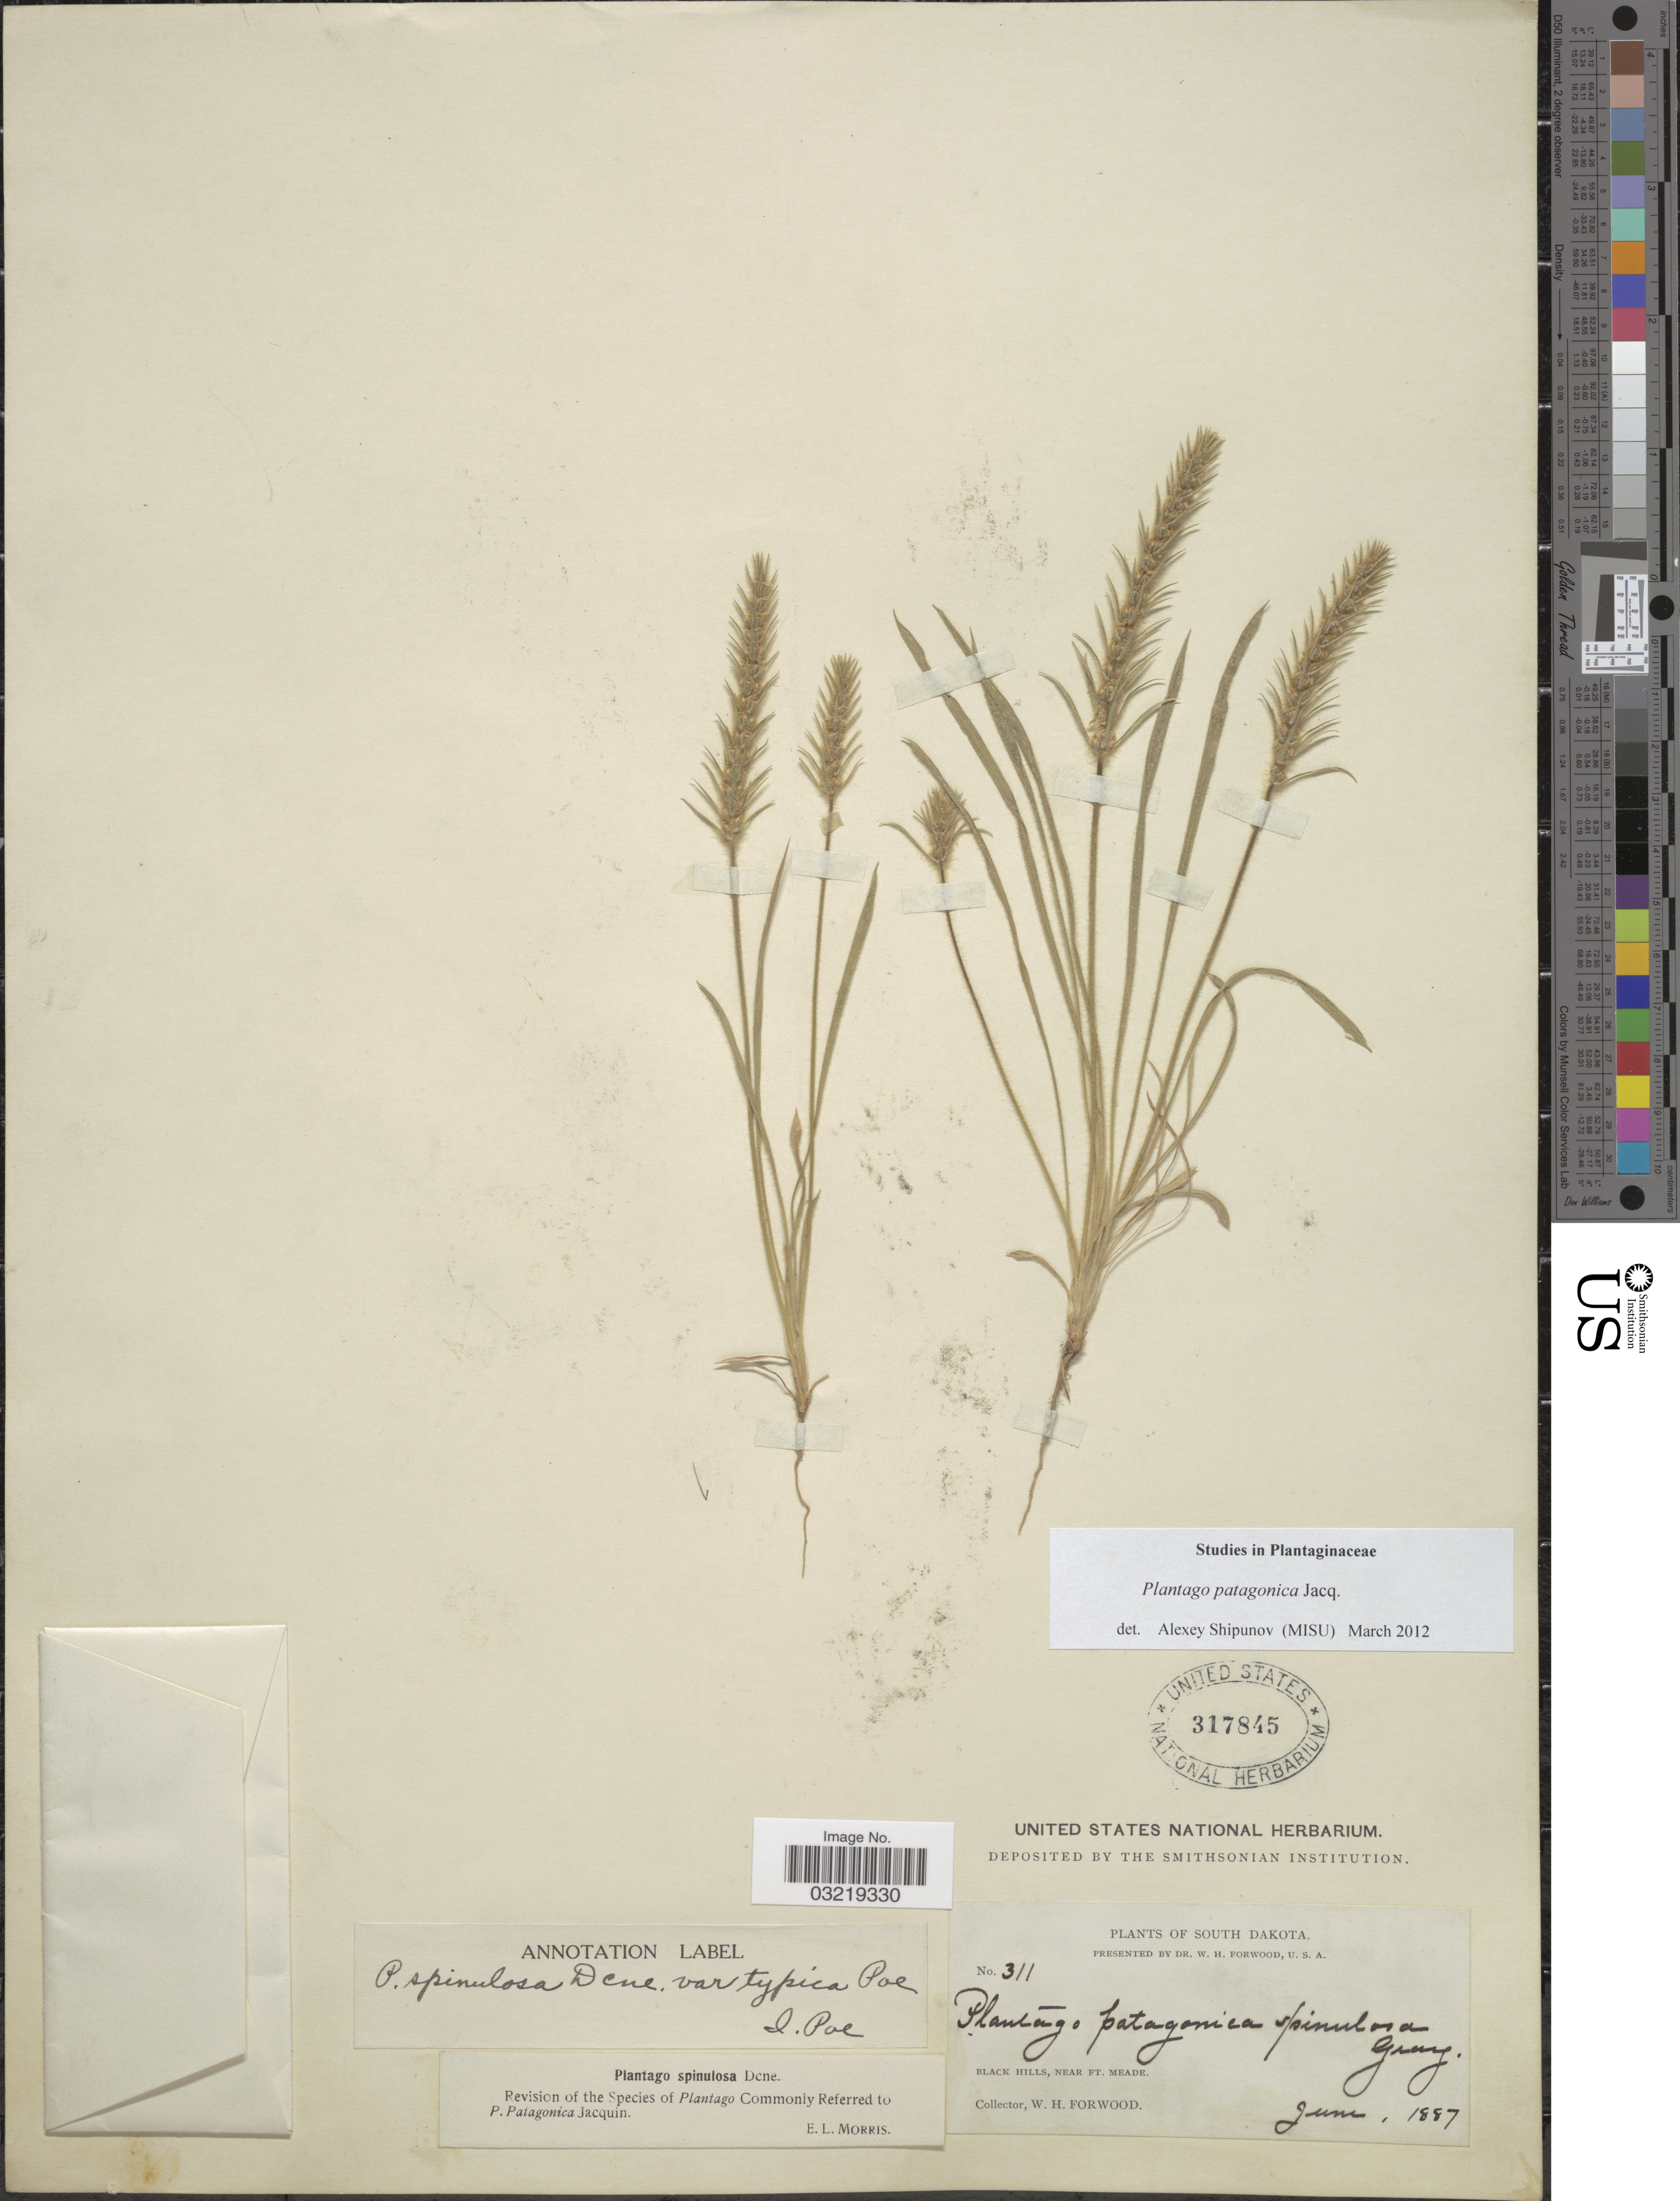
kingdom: Plantae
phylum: Tracheophyta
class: Magnoliopsida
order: Lamiales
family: Plantaginaceae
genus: Plantago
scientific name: Plantago patagonica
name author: Jacq.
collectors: W. Forwood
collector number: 311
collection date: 1887-06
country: United States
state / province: South Dakota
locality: Black Hills, near Ft. Meade.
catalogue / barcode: US 317845